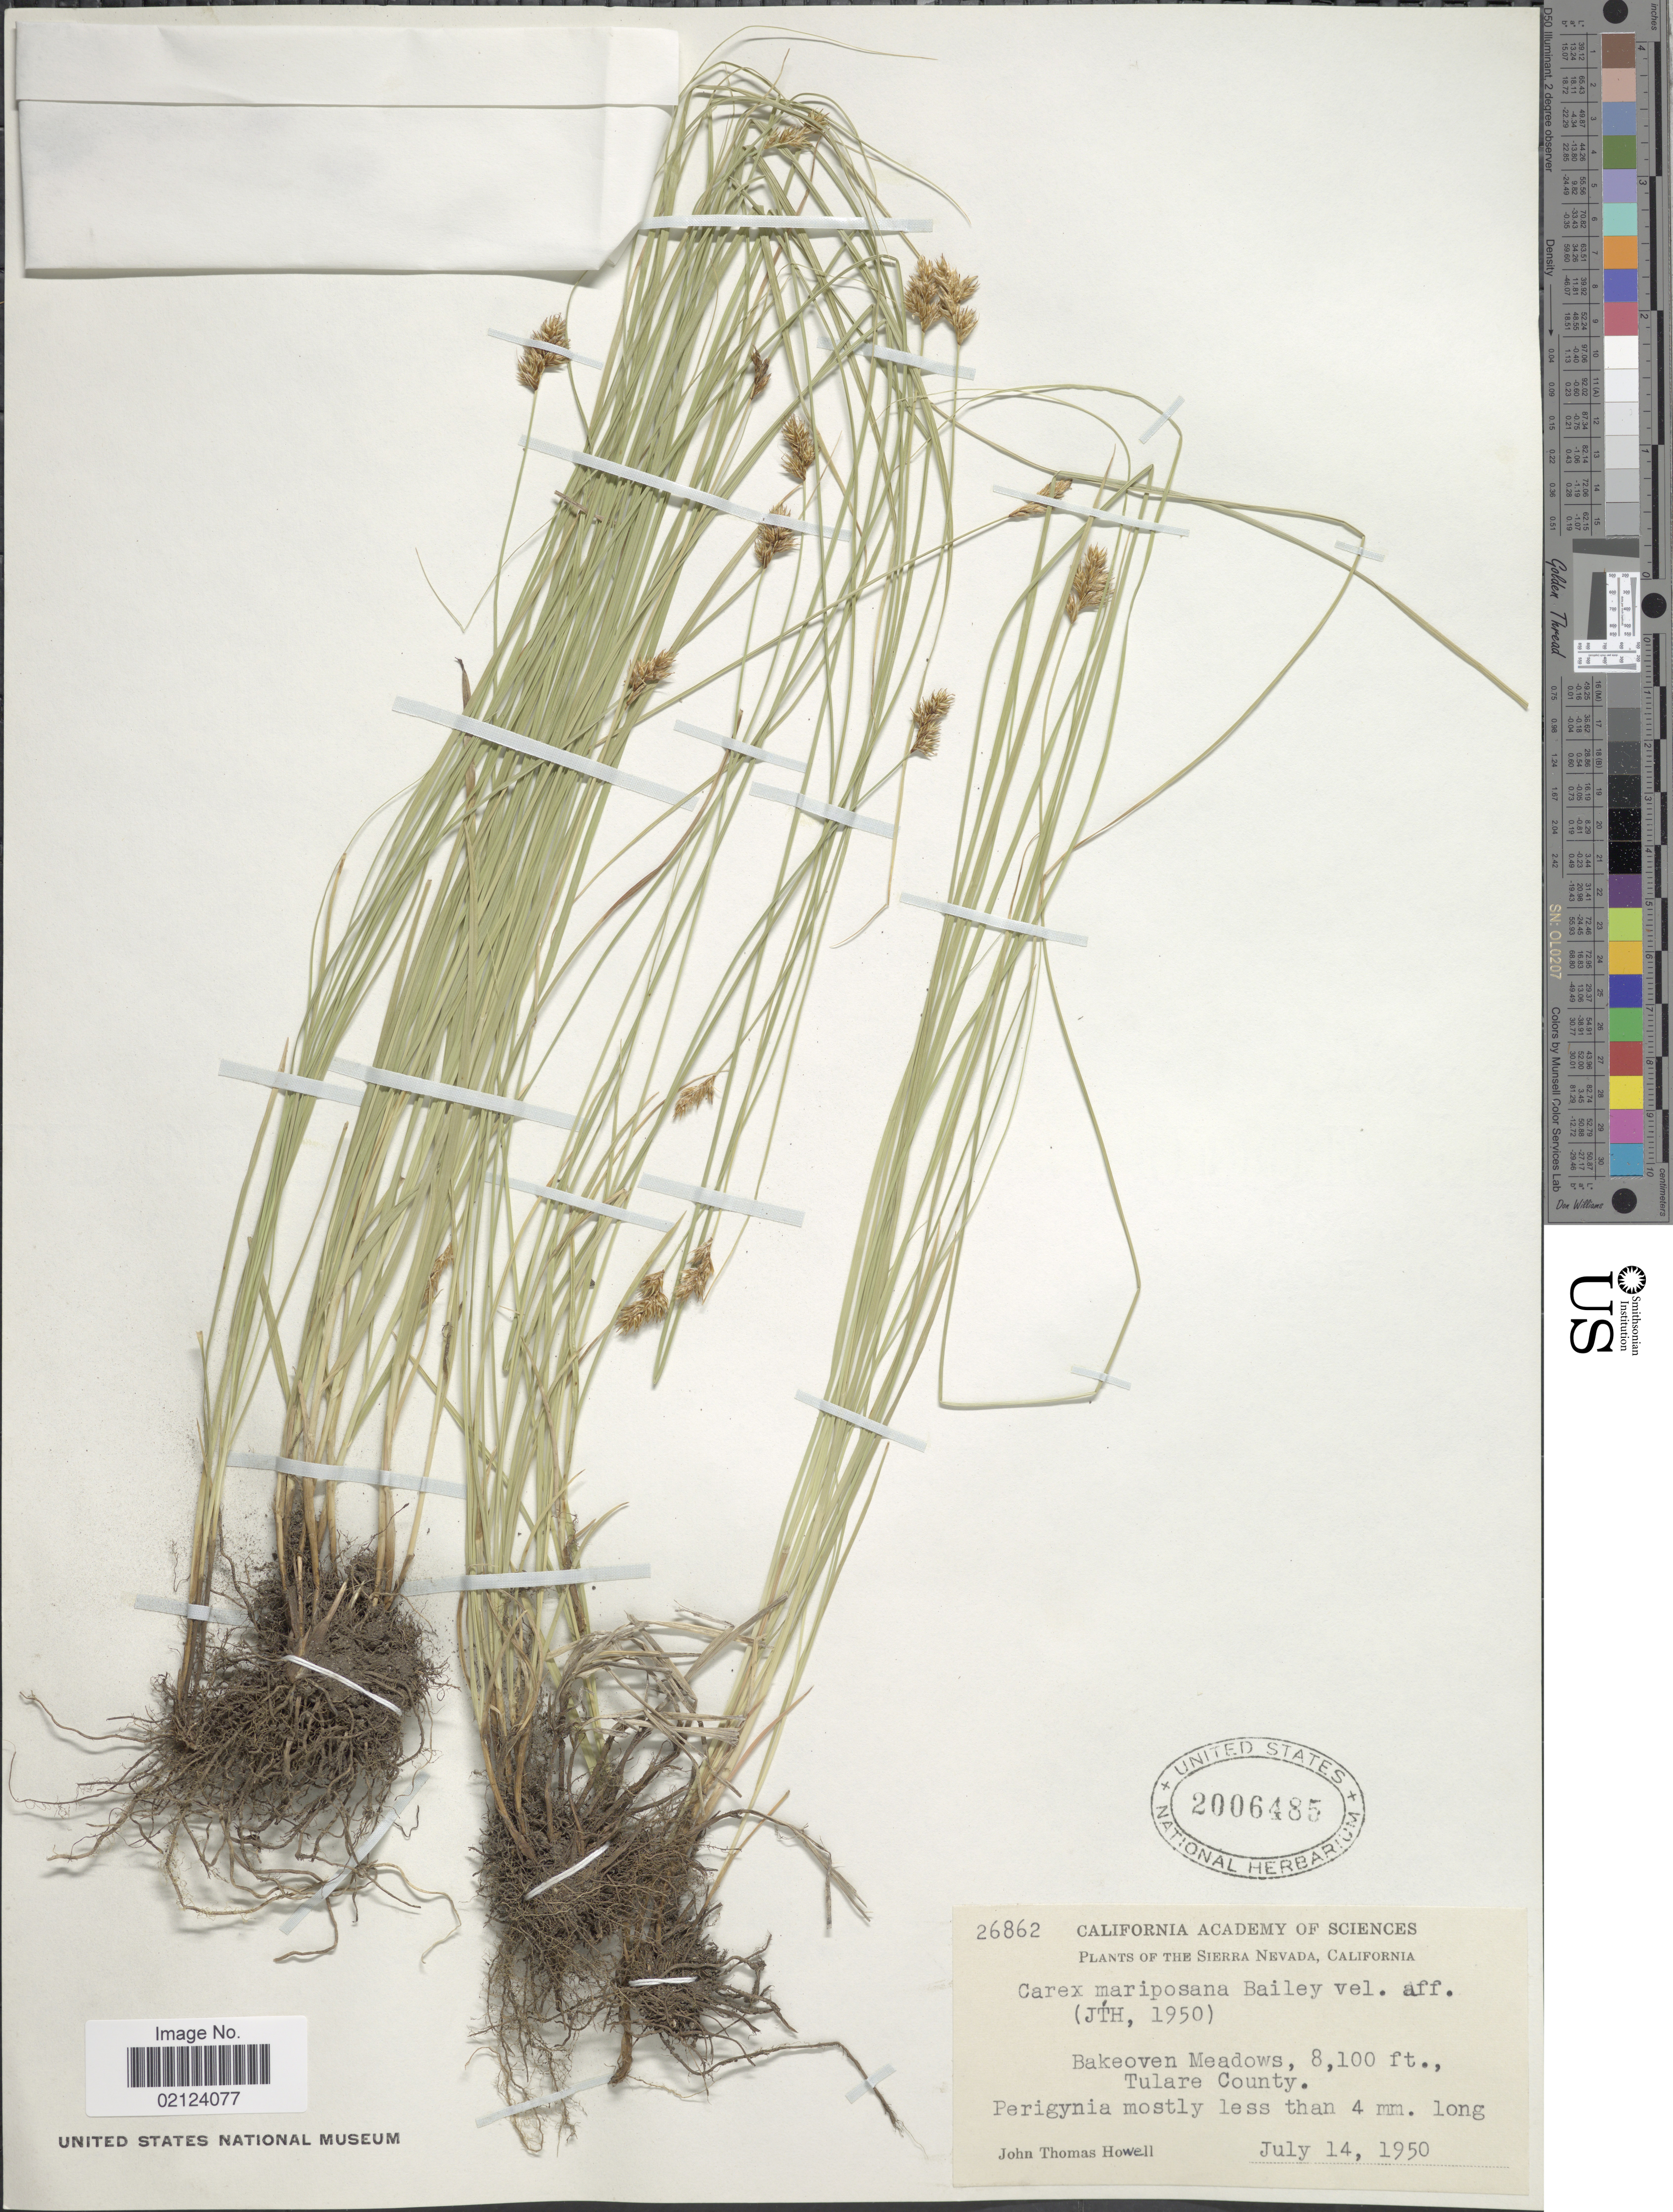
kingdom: Plantae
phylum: Tracheophyta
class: Liliopsida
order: Poales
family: Cyperaceae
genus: Carex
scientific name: Carex mariposana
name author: L.H. Bailey ex Mack.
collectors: J. T. Howell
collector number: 26862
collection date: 1950-07-14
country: United States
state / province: California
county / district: Tulare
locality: Sierra Nevada. Bakeoven Meadows, Tulare County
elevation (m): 2469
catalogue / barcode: US 2006485